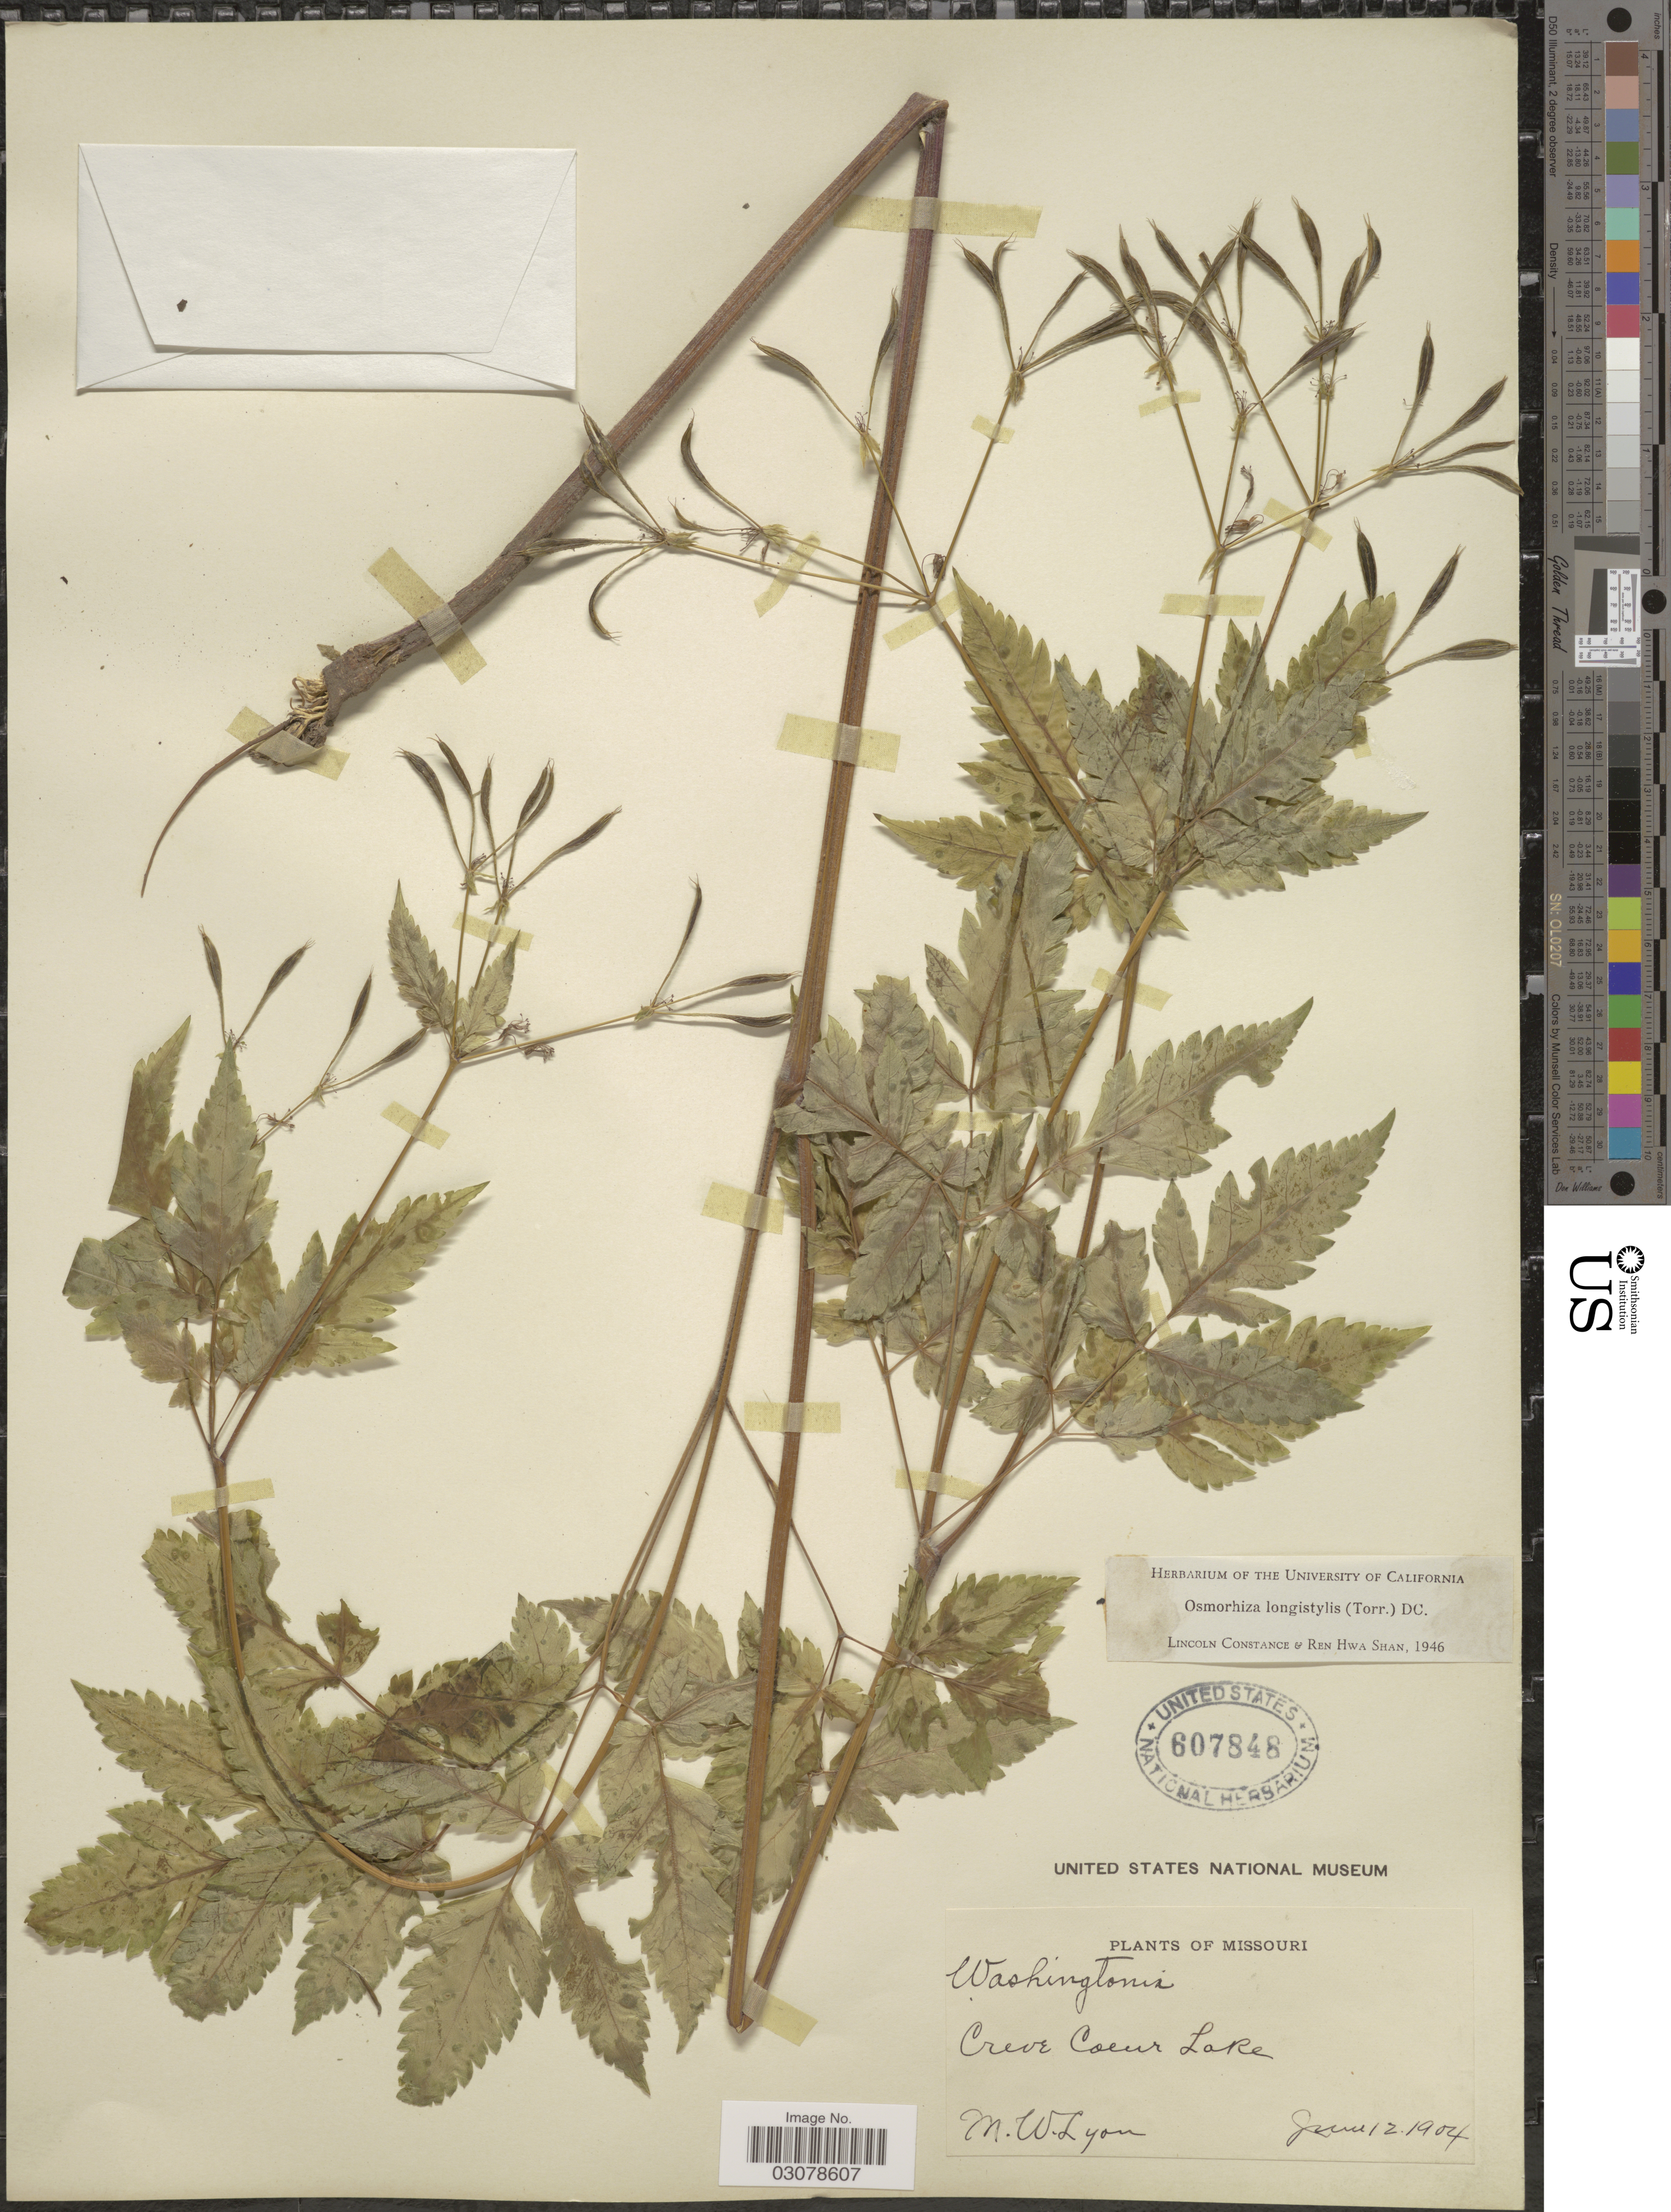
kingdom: Plantae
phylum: Tracheophyta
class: Magnoliopsida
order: Apiales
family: Apiaceae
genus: Osmorhiza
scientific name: Osmorhiza longistylis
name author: (Torr.) DC.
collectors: M. W. Lyon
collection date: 1904-06-12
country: United States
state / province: Missouri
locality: Creve Coeur Lake.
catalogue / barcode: US 607848